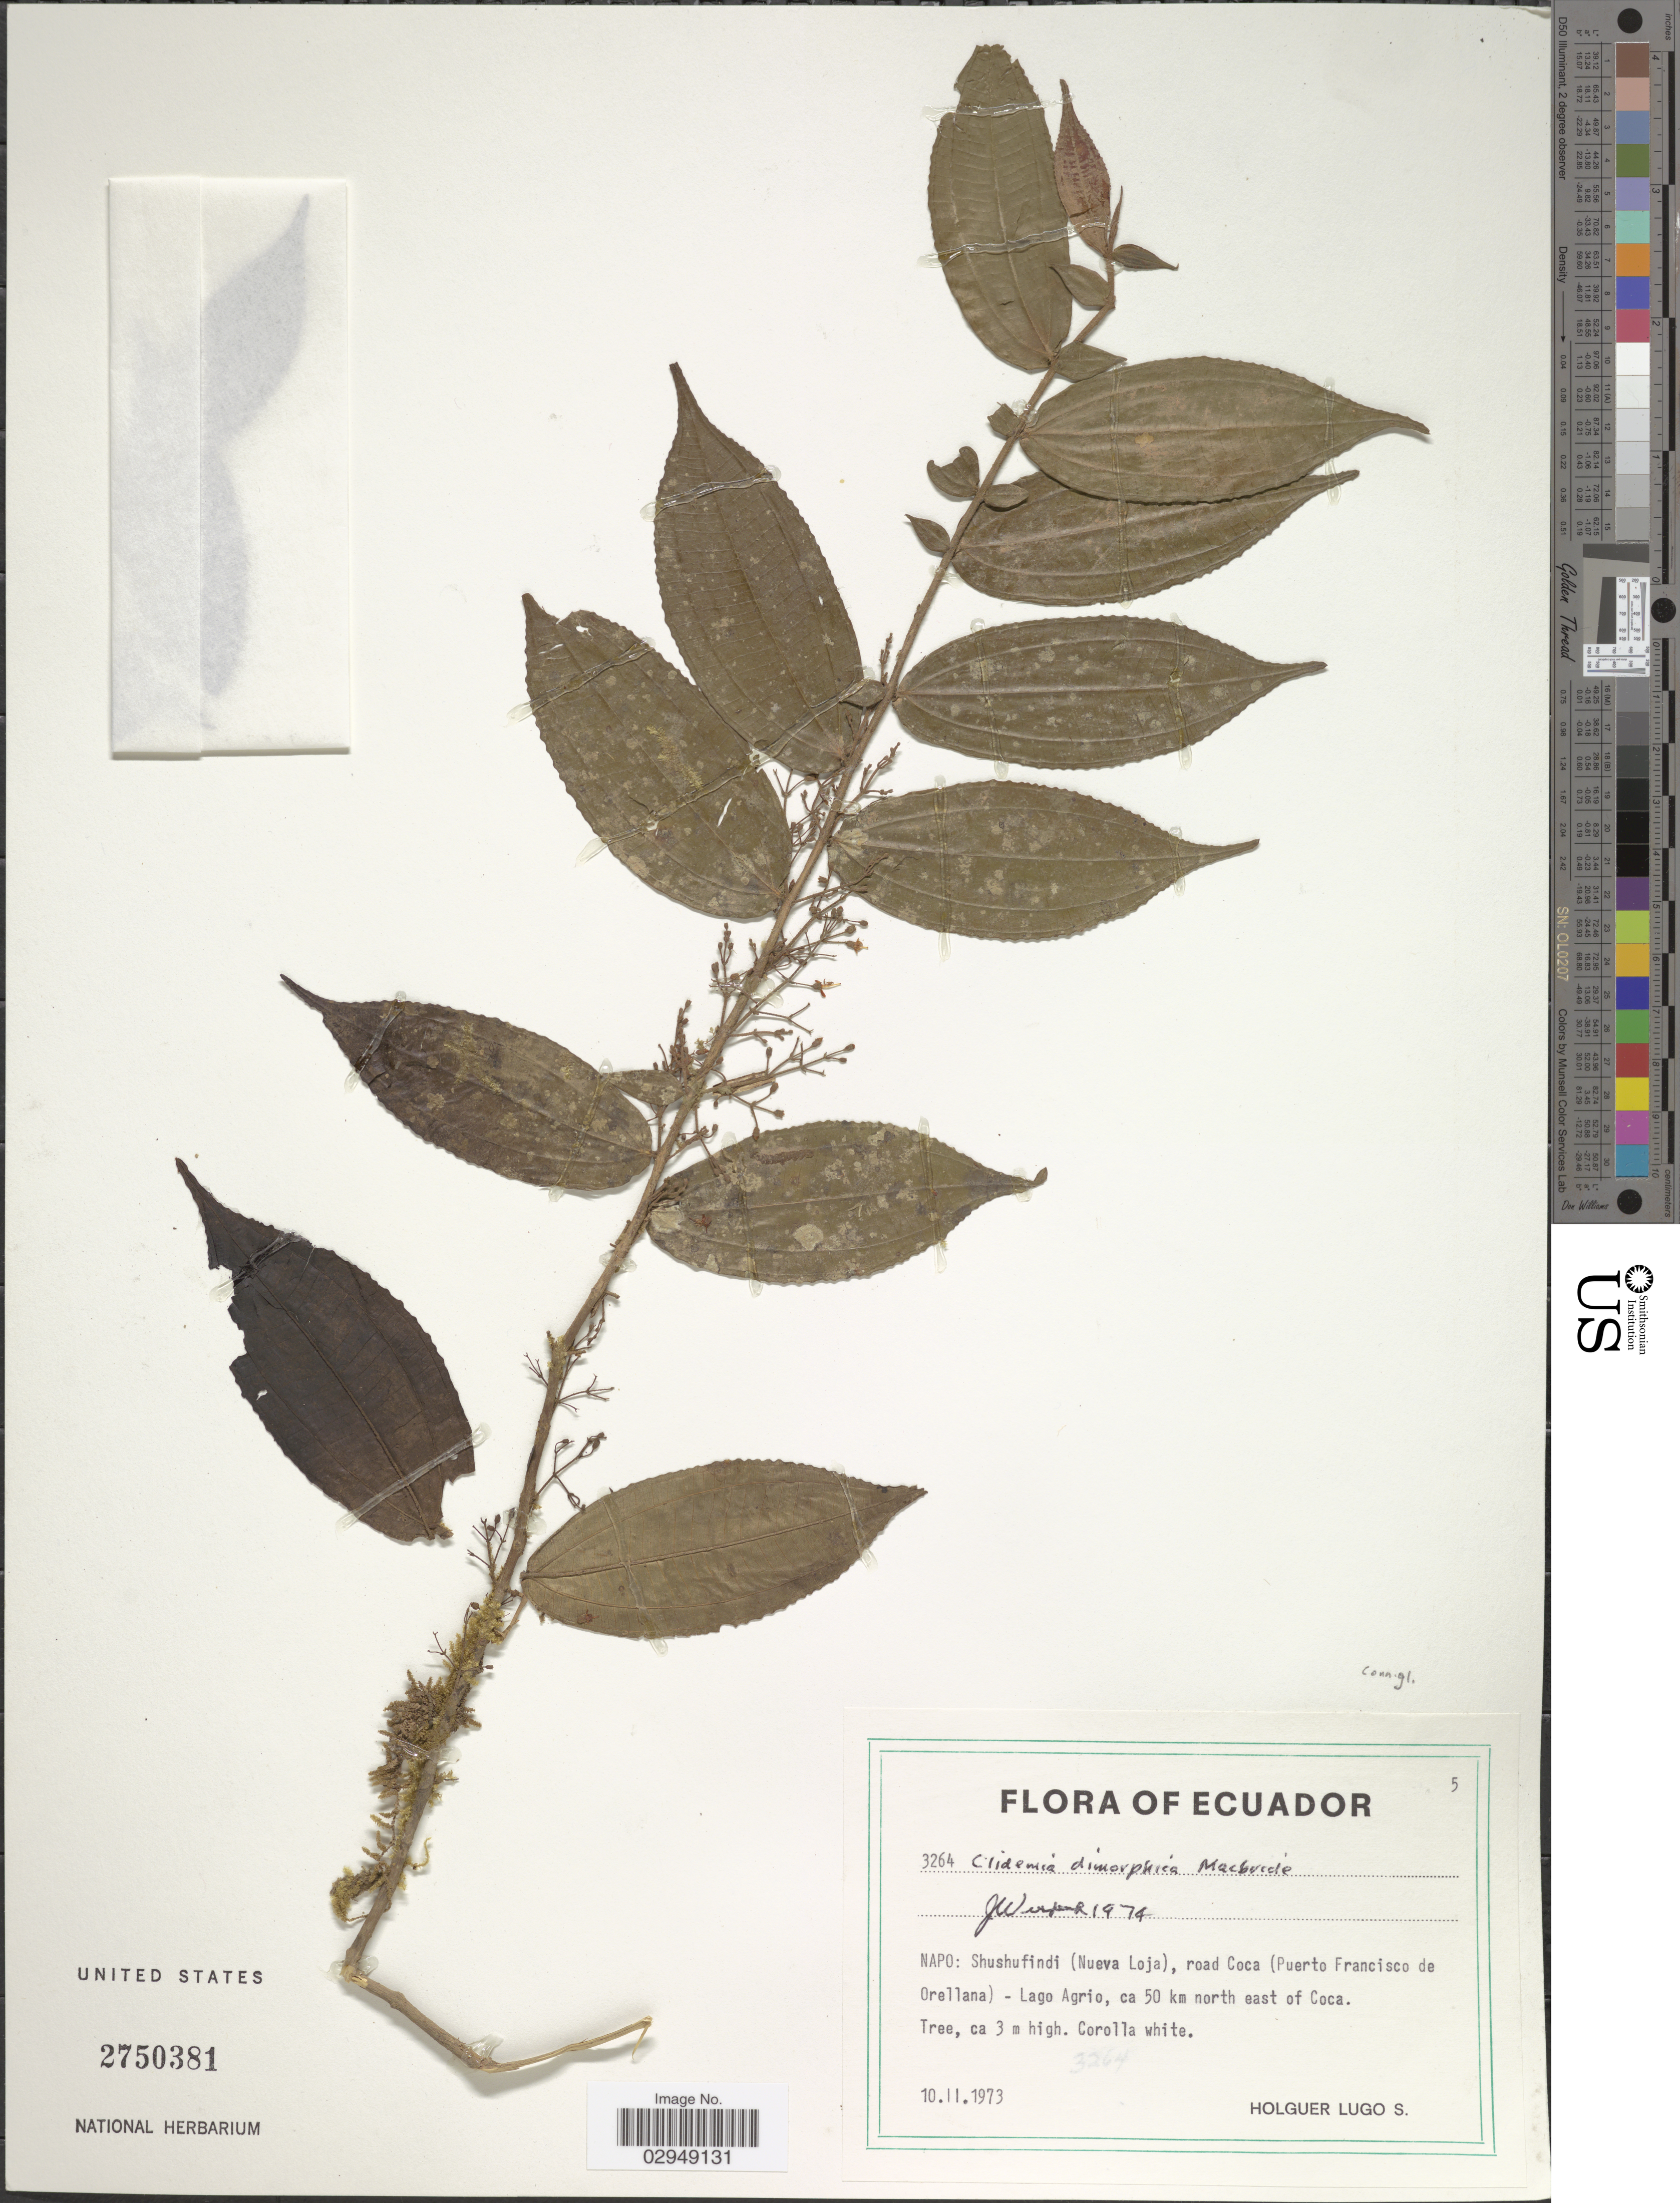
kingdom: Plantae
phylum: Tracheophyta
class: Magnoliopsida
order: Myrtales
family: Melastomataceae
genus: Clidemia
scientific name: Clidemia dimorphica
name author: J.F. Macbr.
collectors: H. Lugo S.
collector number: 3264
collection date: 1973-02-10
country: Ecuador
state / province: Napo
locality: Shushufindi (Nueva Loja), road Coca (Puerto Francisco de Orellana), Lago Agrio, ca 50 km north east of Coca.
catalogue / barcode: US 2750381